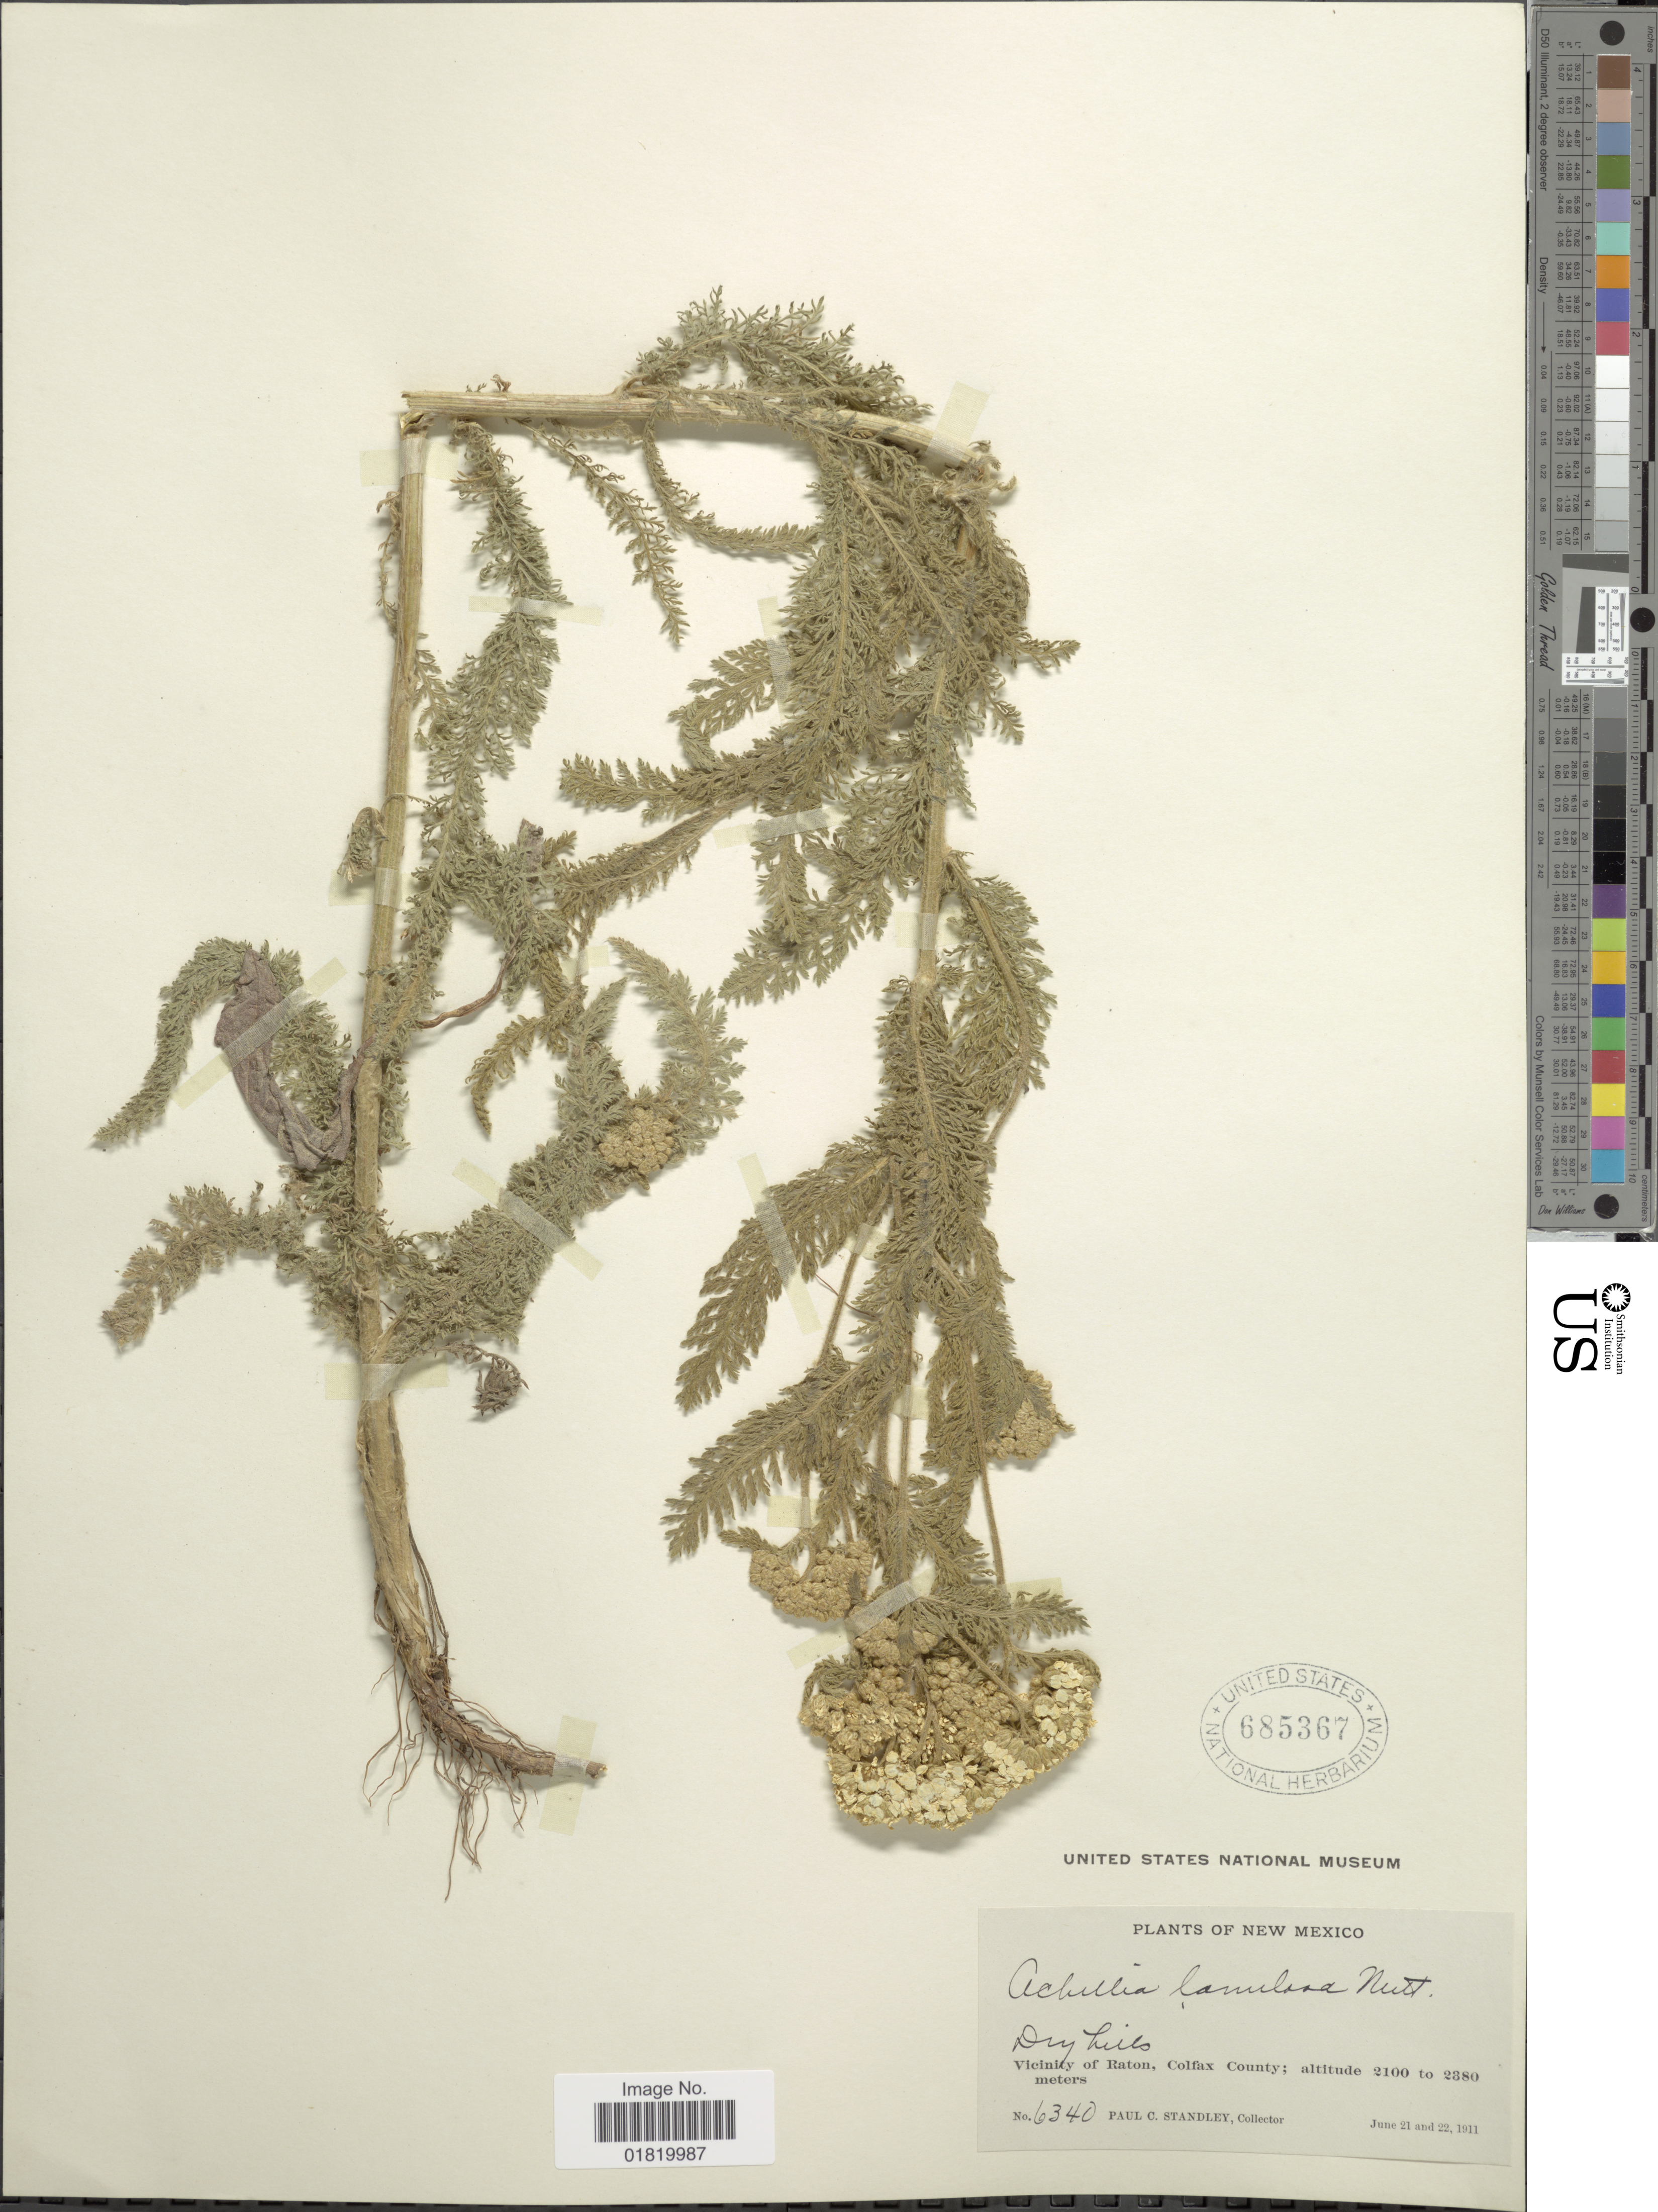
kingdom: Plantae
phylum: Tracheophyta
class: Magnoliopsida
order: Asterales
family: Asteraceae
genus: Achillea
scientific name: Achillea lanulosa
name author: Nutt.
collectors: P. C. Standley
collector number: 6340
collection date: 1911-06-21/1911-06-22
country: United States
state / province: New Mexico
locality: Vicinity of Raton, Colfax County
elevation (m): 2100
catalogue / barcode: US 685367